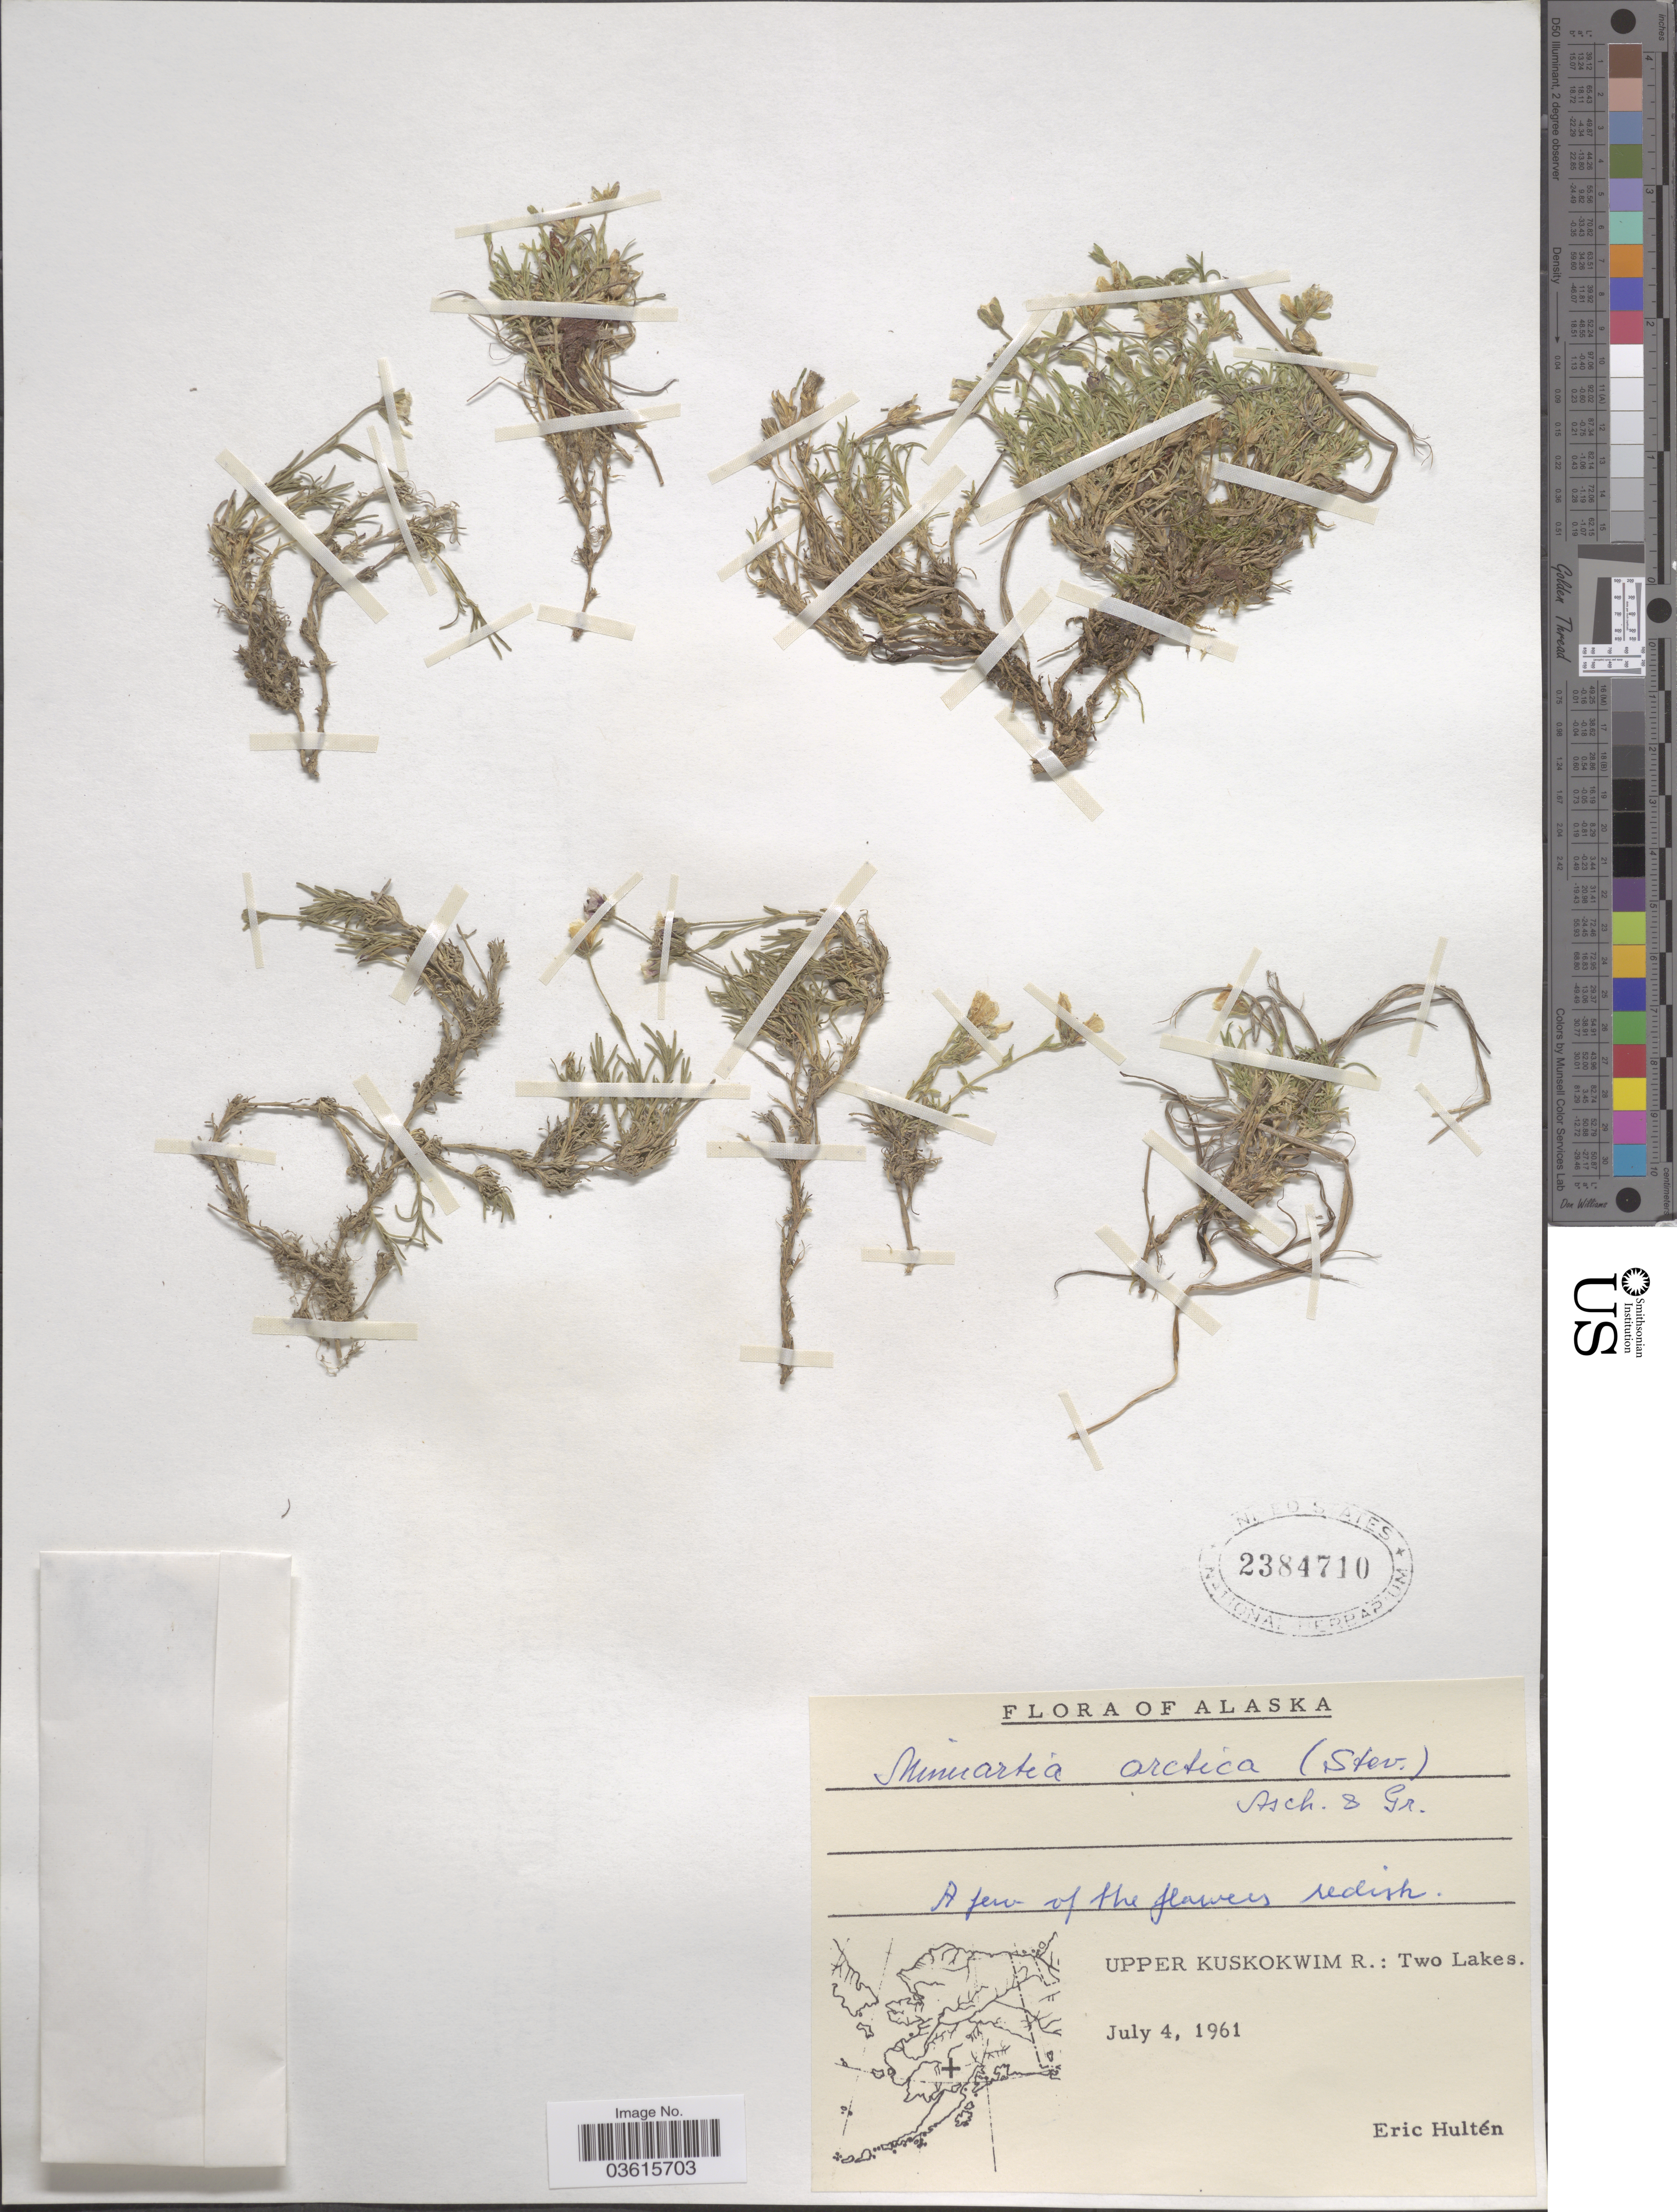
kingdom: Plantae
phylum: Tracheophyta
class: Magnoliopsida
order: Caryophyllales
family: Caryophyllaceae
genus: Cherleria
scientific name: Cherleria arctica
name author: (Steven ex Ser.) A.J. Moore & Dillenb.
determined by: Strong, Mark T., (BOT), Smithsonian Institution - National Museum of Natural History (UNITED STATES)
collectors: E. G. Hultén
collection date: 1961-07-04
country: United States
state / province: Alaska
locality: Upper Kuskokwim R.: Two Lakes.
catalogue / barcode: US 2384710